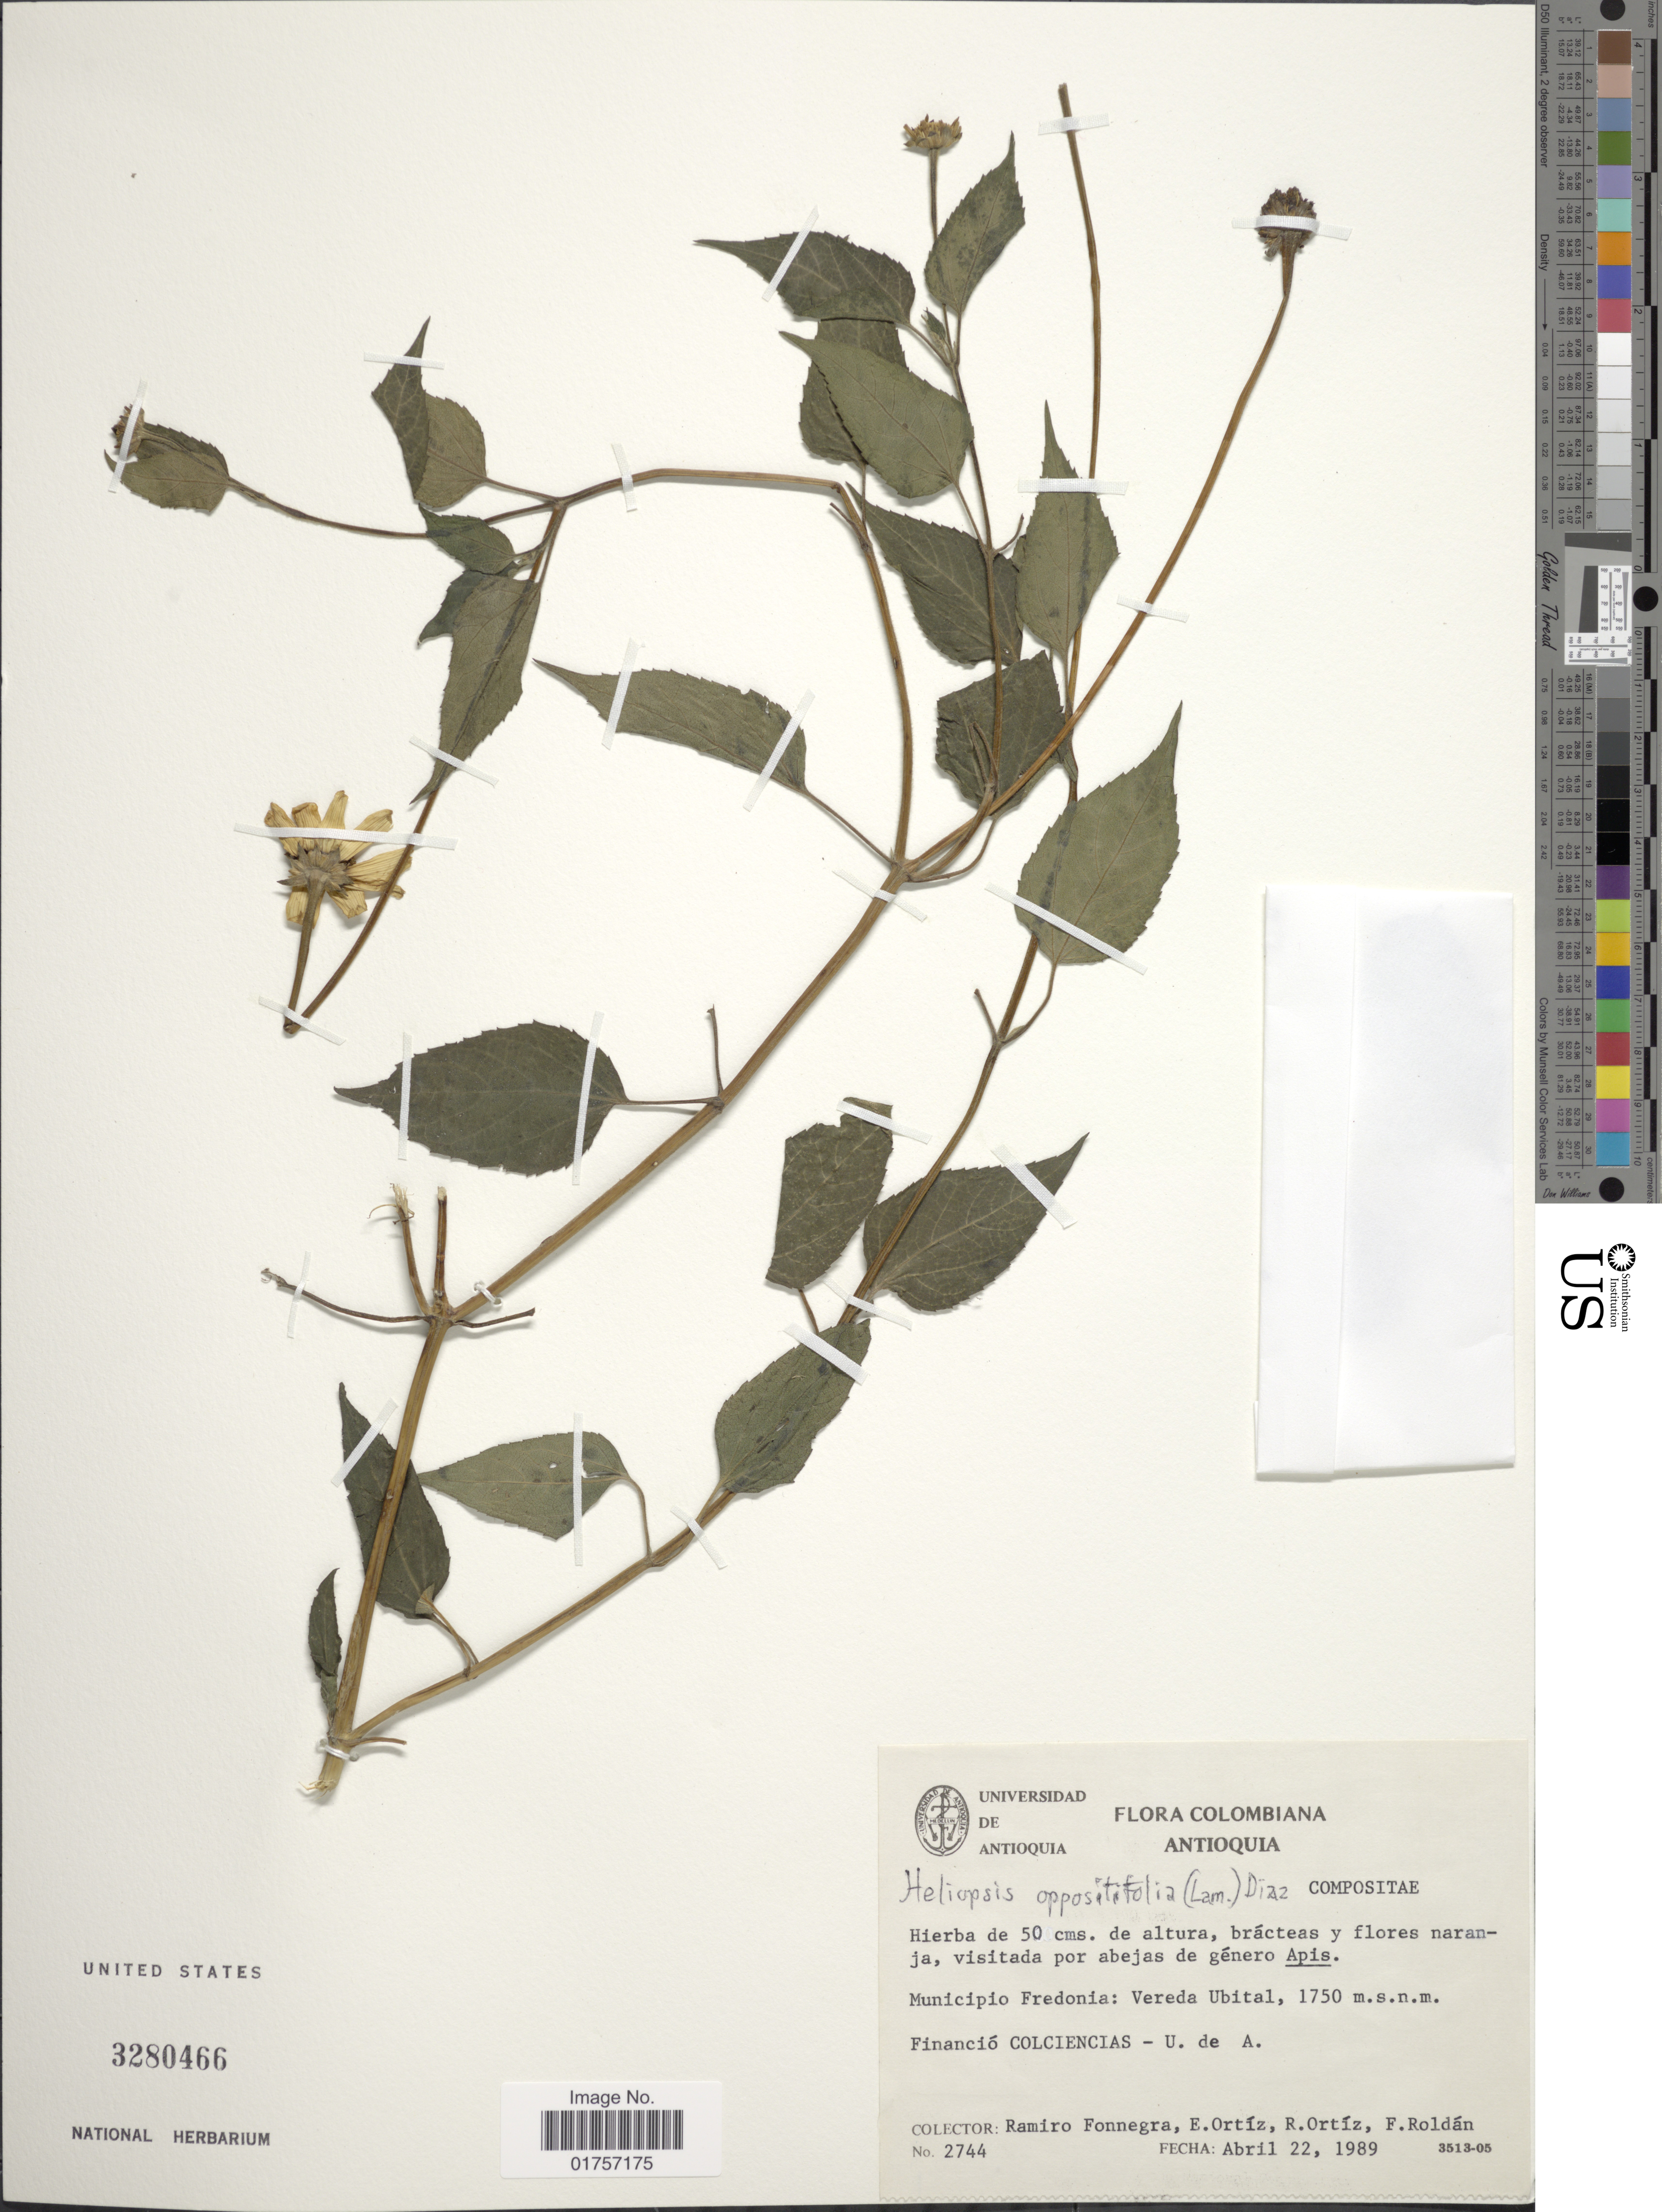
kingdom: Plantae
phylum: Tracheophyta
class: Magnoliopsida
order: Asterales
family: Asteraceae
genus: Heliopsis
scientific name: Heliopsis buphthalmoides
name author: (Jacq.) Dunal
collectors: R. Fonnegra, E. Ortíz & F. J. Roldán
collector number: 2744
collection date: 1989-04-22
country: Colombia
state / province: Antioquia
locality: Municipio Fredonia: Vereda Ubital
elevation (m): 1750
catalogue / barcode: US 3280466